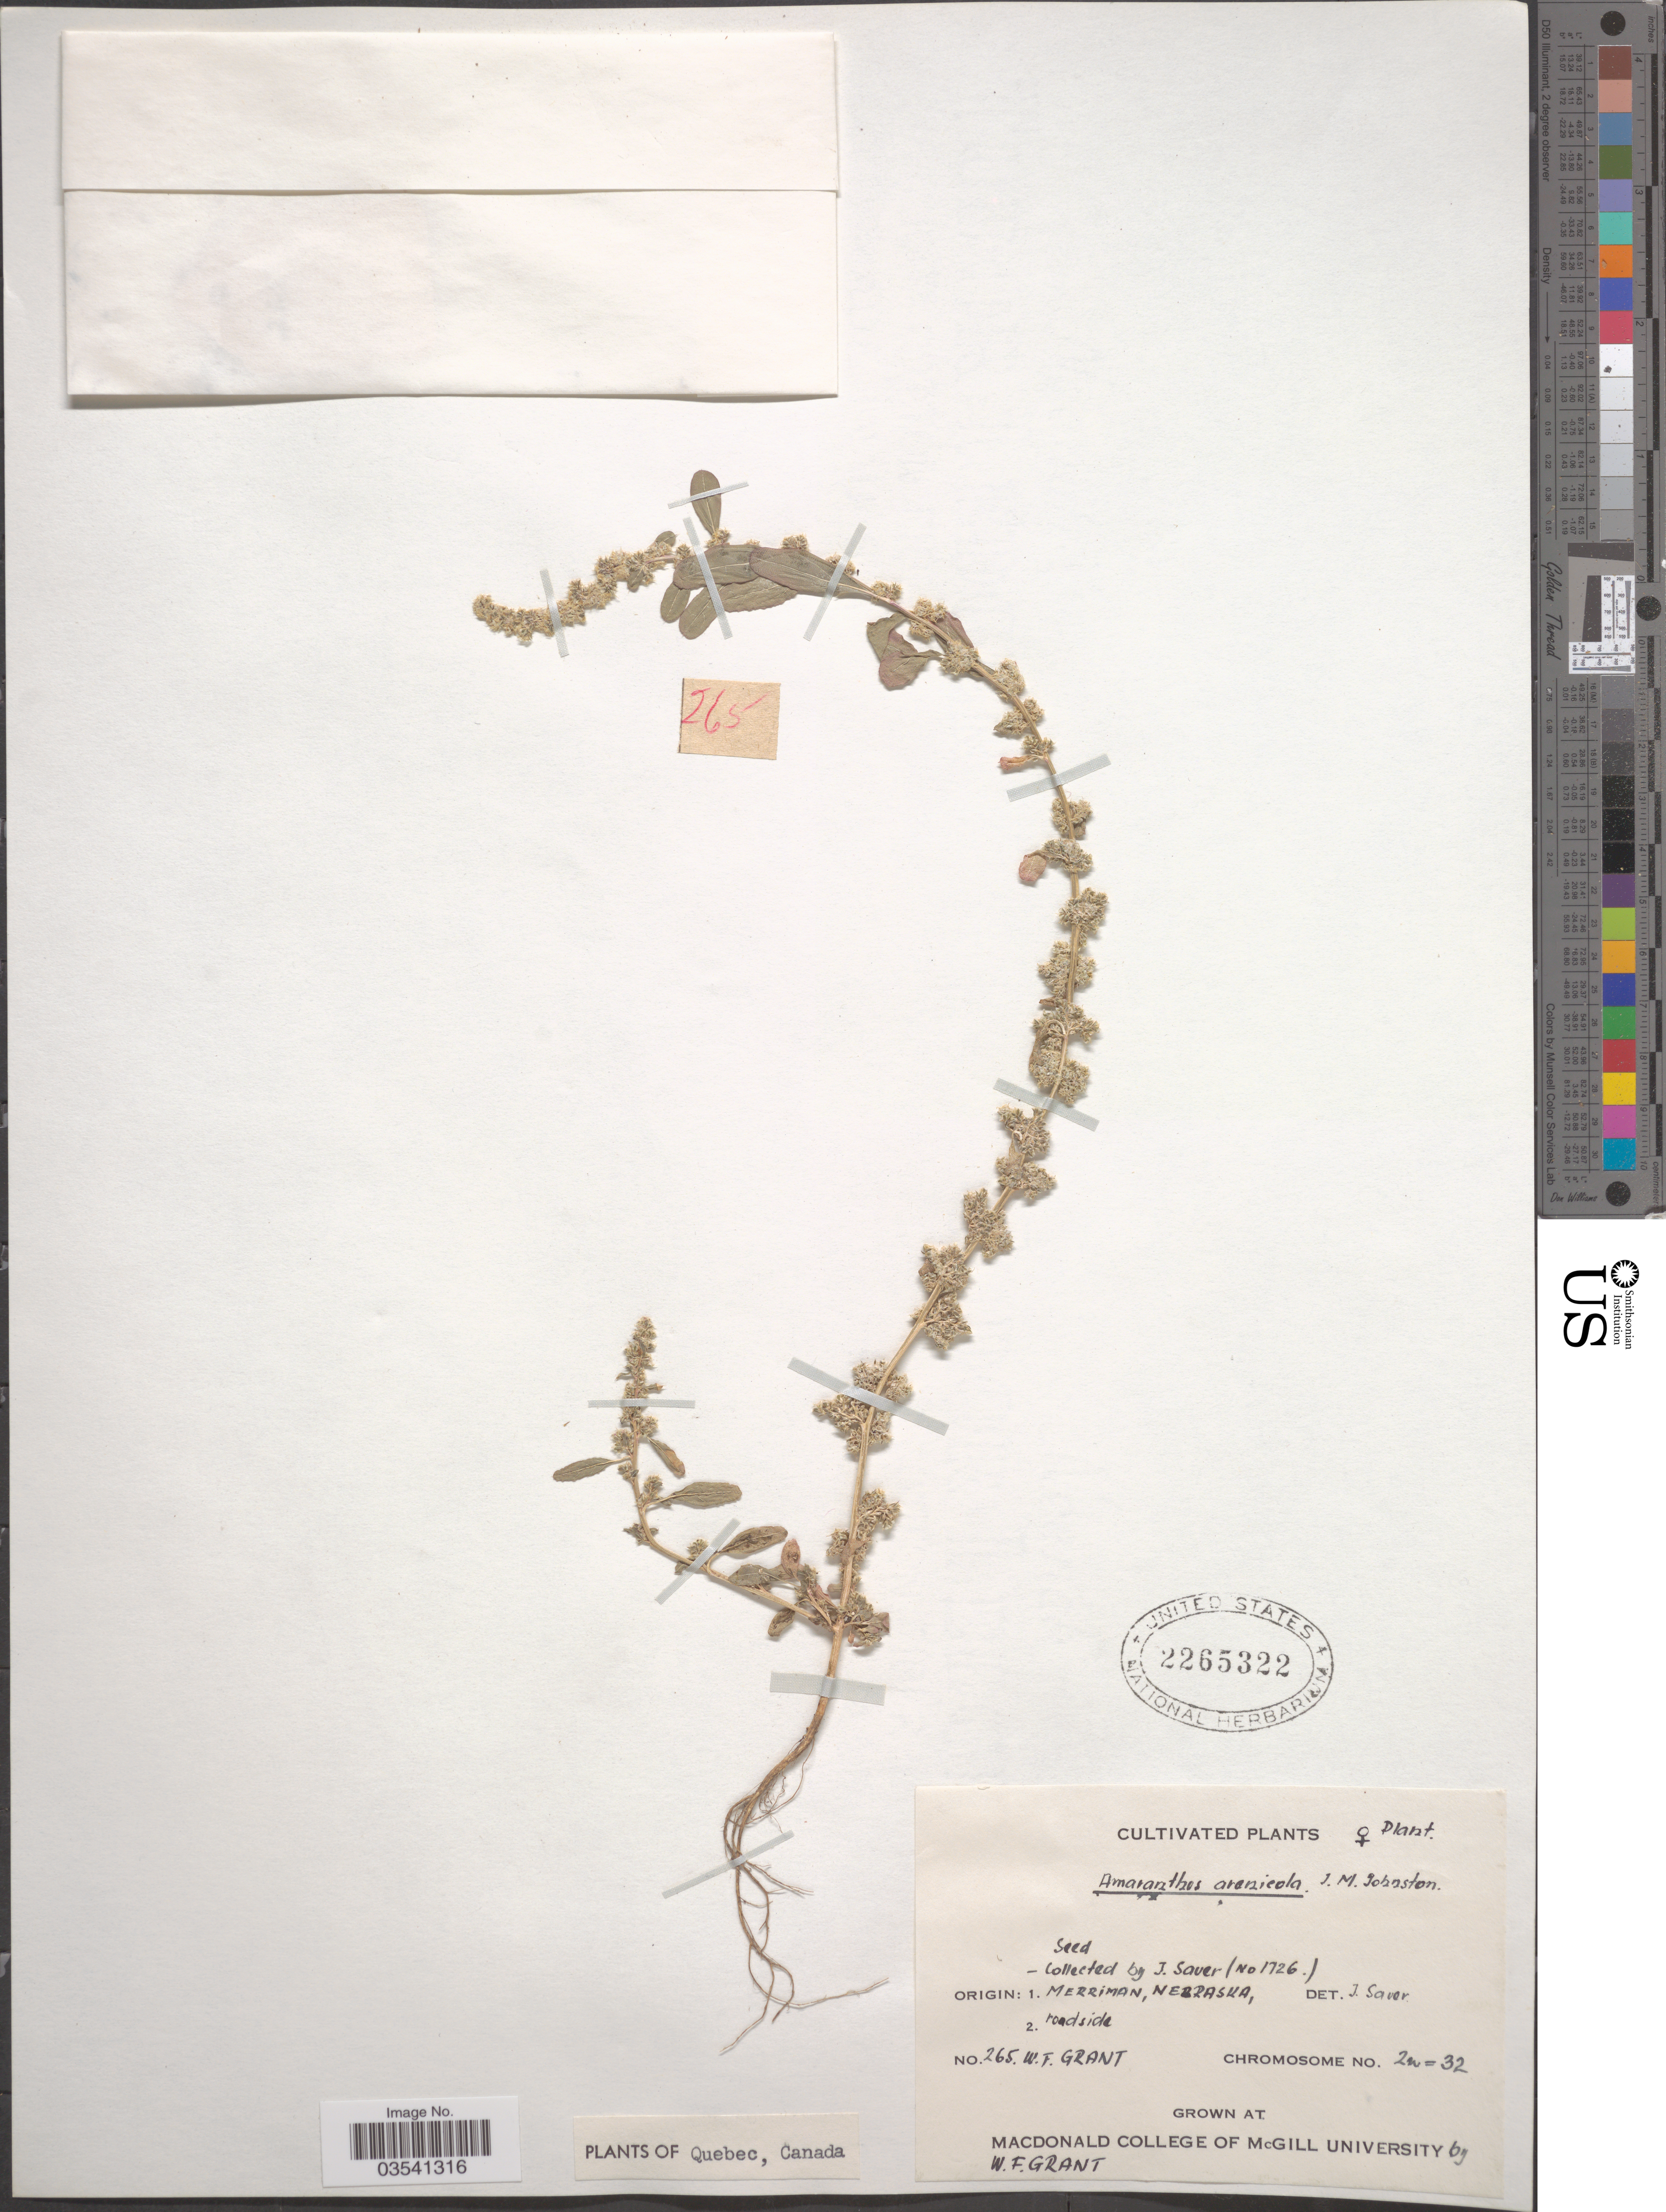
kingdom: Plantae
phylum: Tracheophyta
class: Magnoliopsida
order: Caryophyllales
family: Amaranthaceae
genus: Amaranthus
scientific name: Amaranthus arenicola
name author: I.M. Johnst.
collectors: W. Grant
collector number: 265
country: Canada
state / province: Quebec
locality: Grown at MacDonald College of McGill University.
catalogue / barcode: US 2265322